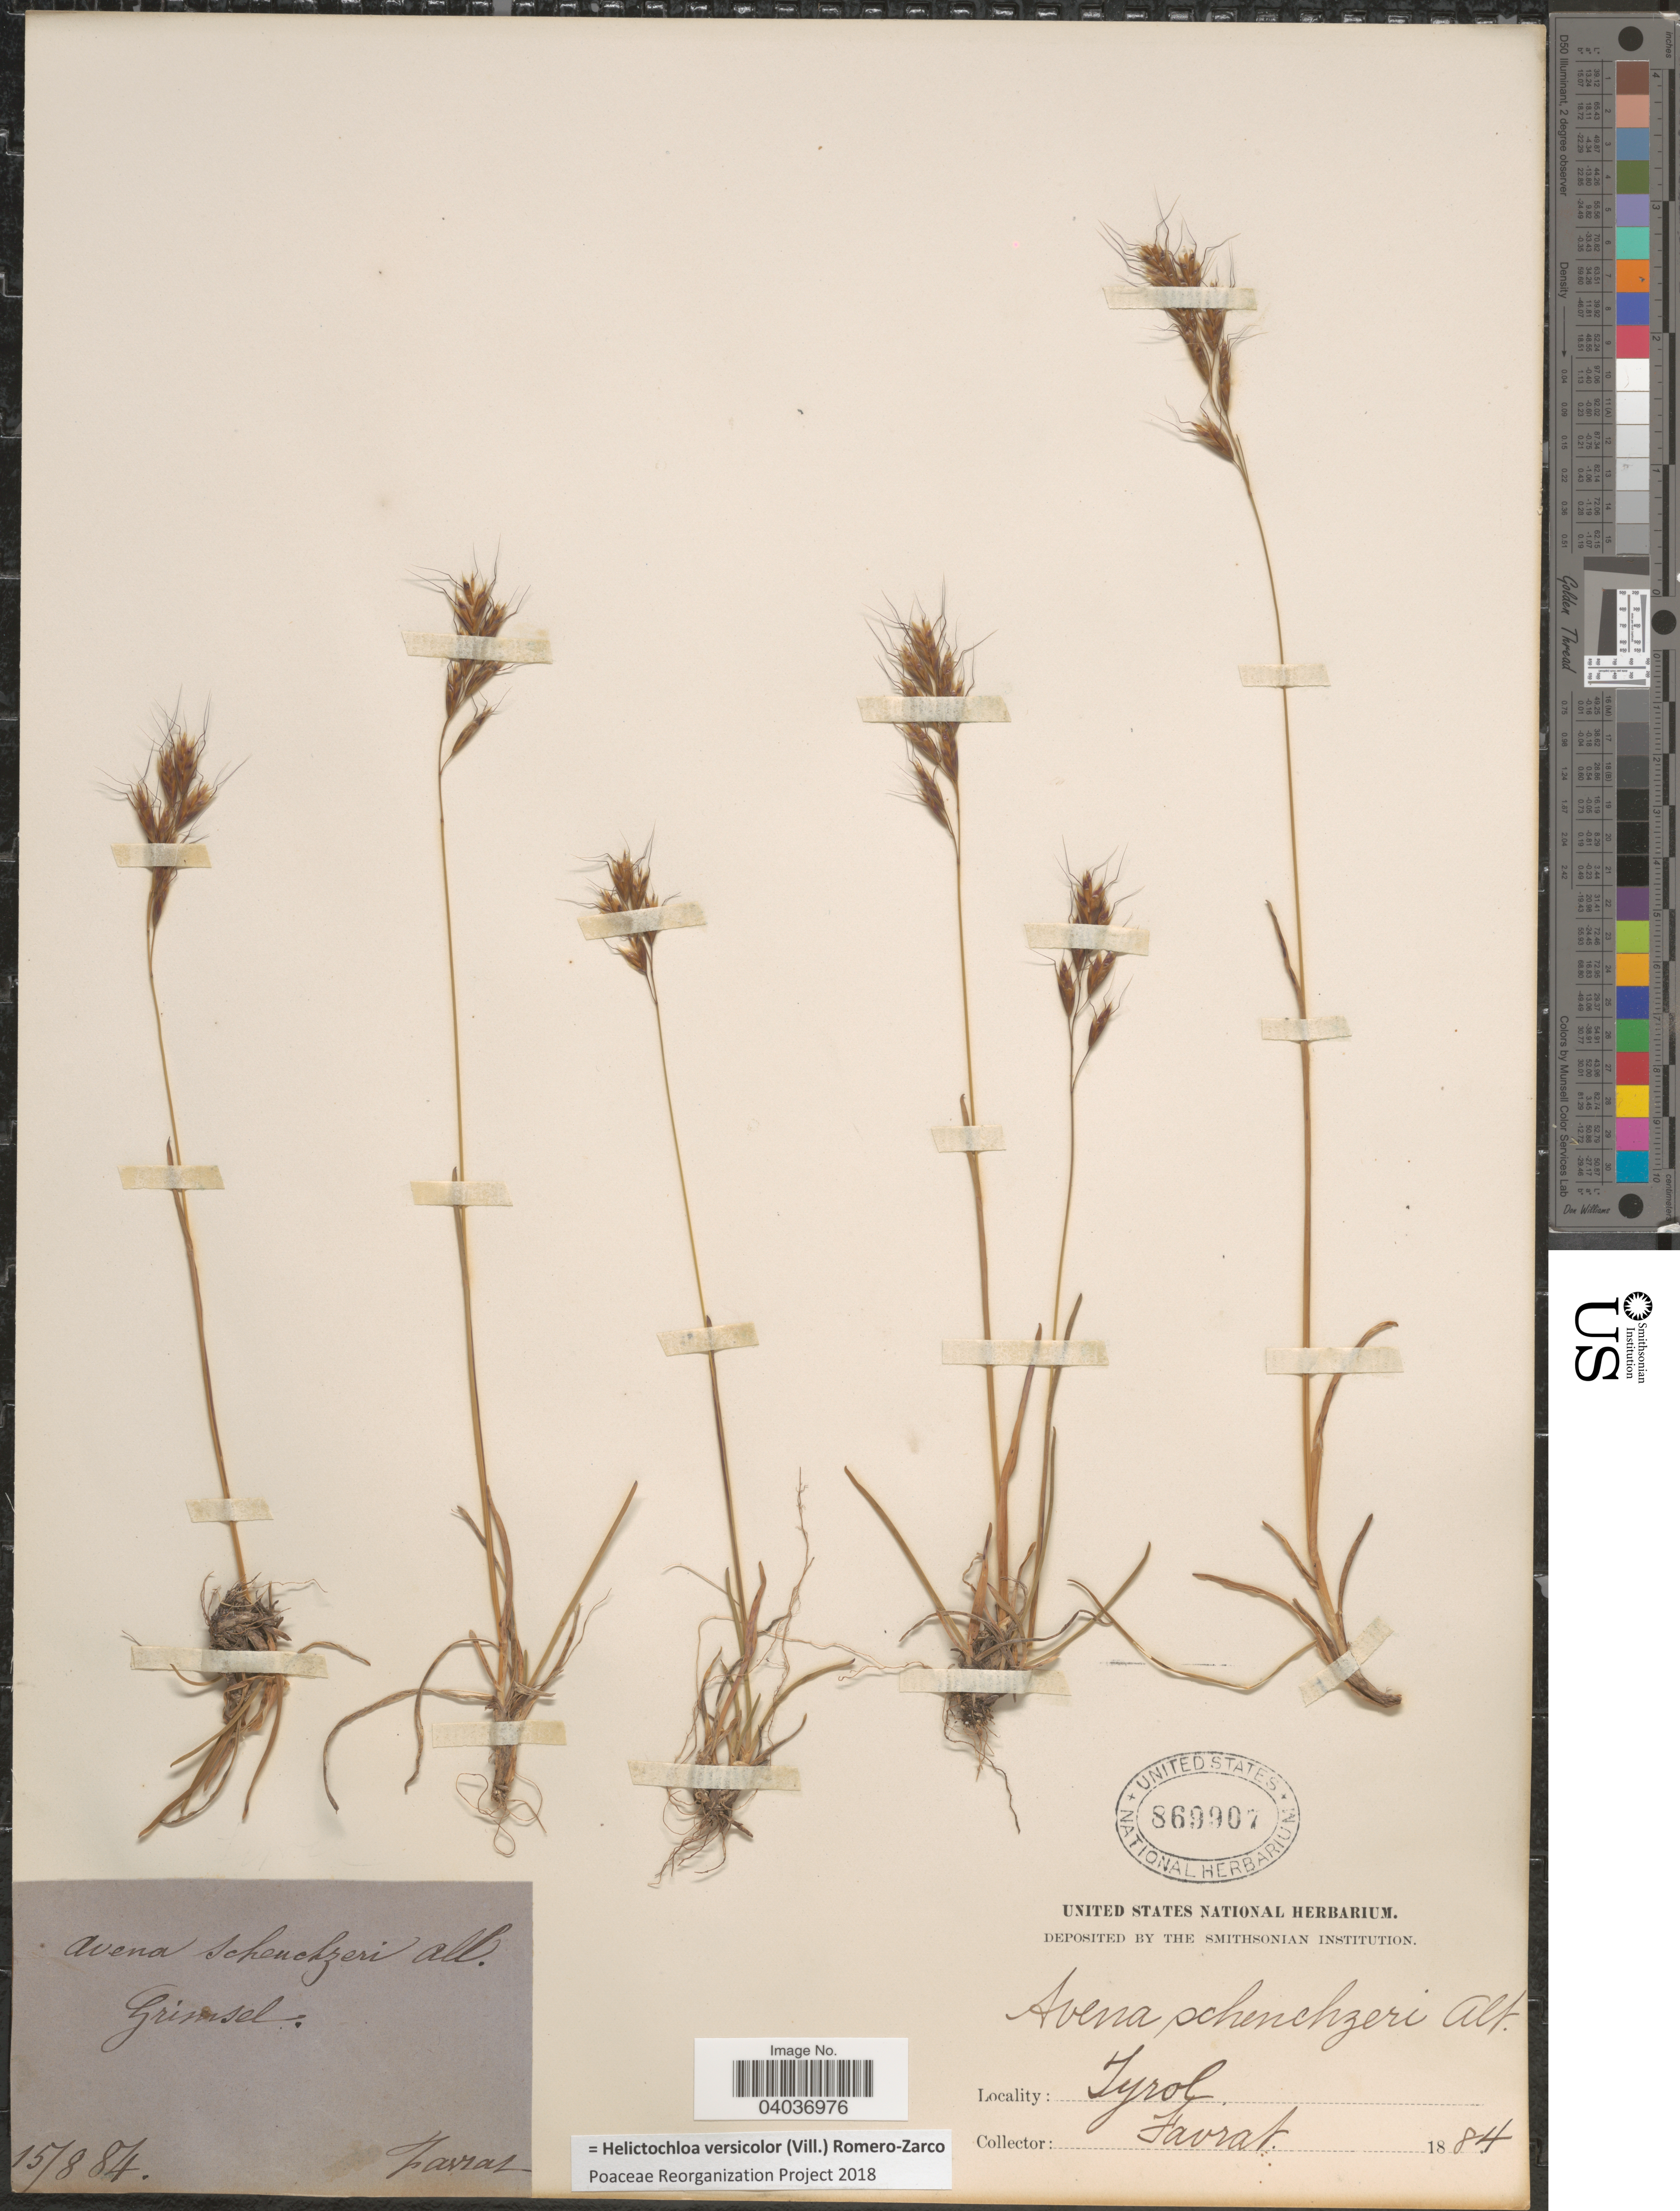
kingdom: Plantae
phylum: Tracheophyta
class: Liliopsida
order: Poales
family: Poaceae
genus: Helictochloa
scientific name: Helictochloa versicolor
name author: (Vill.) Romero Zarco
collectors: L. Favrat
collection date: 1884-08-15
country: Switzerland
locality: Tyrol. Grimsel.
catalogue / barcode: US 869907